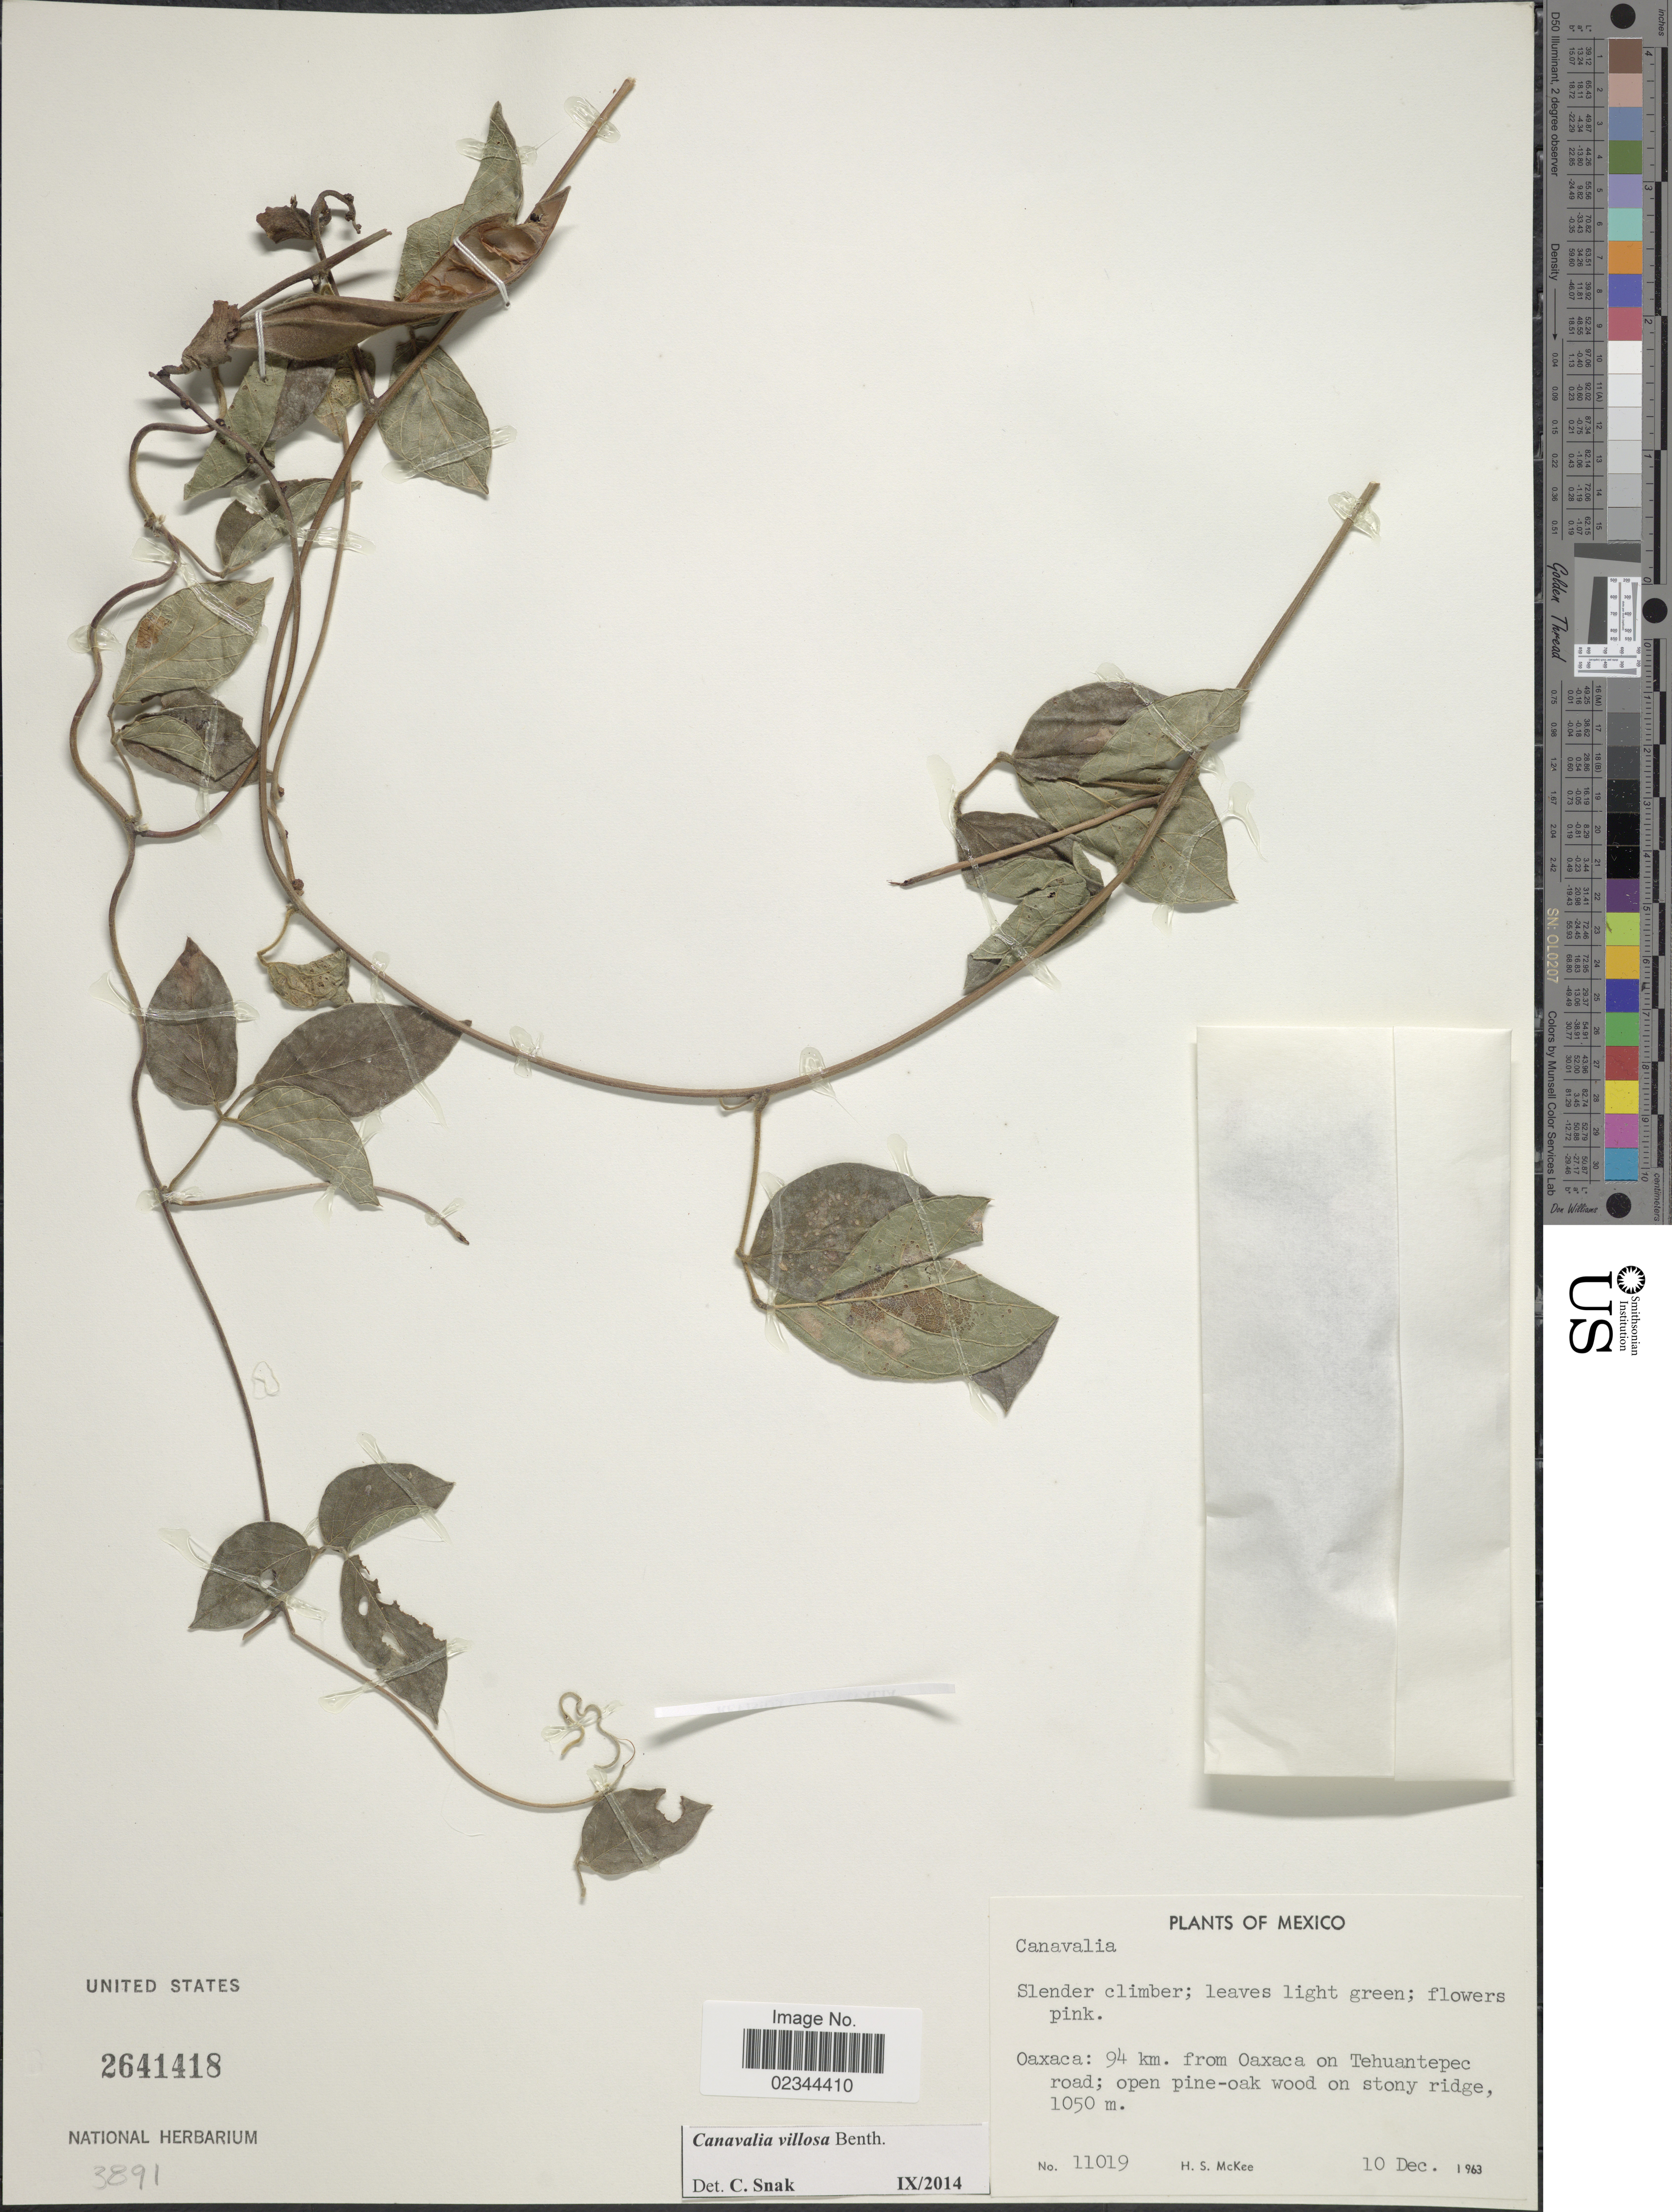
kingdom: Plantae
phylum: Tracheophyta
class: Magnoliopsida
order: Fabales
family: Fabaceae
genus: Canavalia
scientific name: Canavalia villosa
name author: Benth.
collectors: H. S. McKee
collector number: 11019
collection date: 1963-12-10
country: Mexico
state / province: Oaxaca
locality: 94 km. from Oaxaca on Tehuantepec road; open pine-oak wood on stony ridge.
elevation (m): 1050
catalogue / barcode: US 2641418